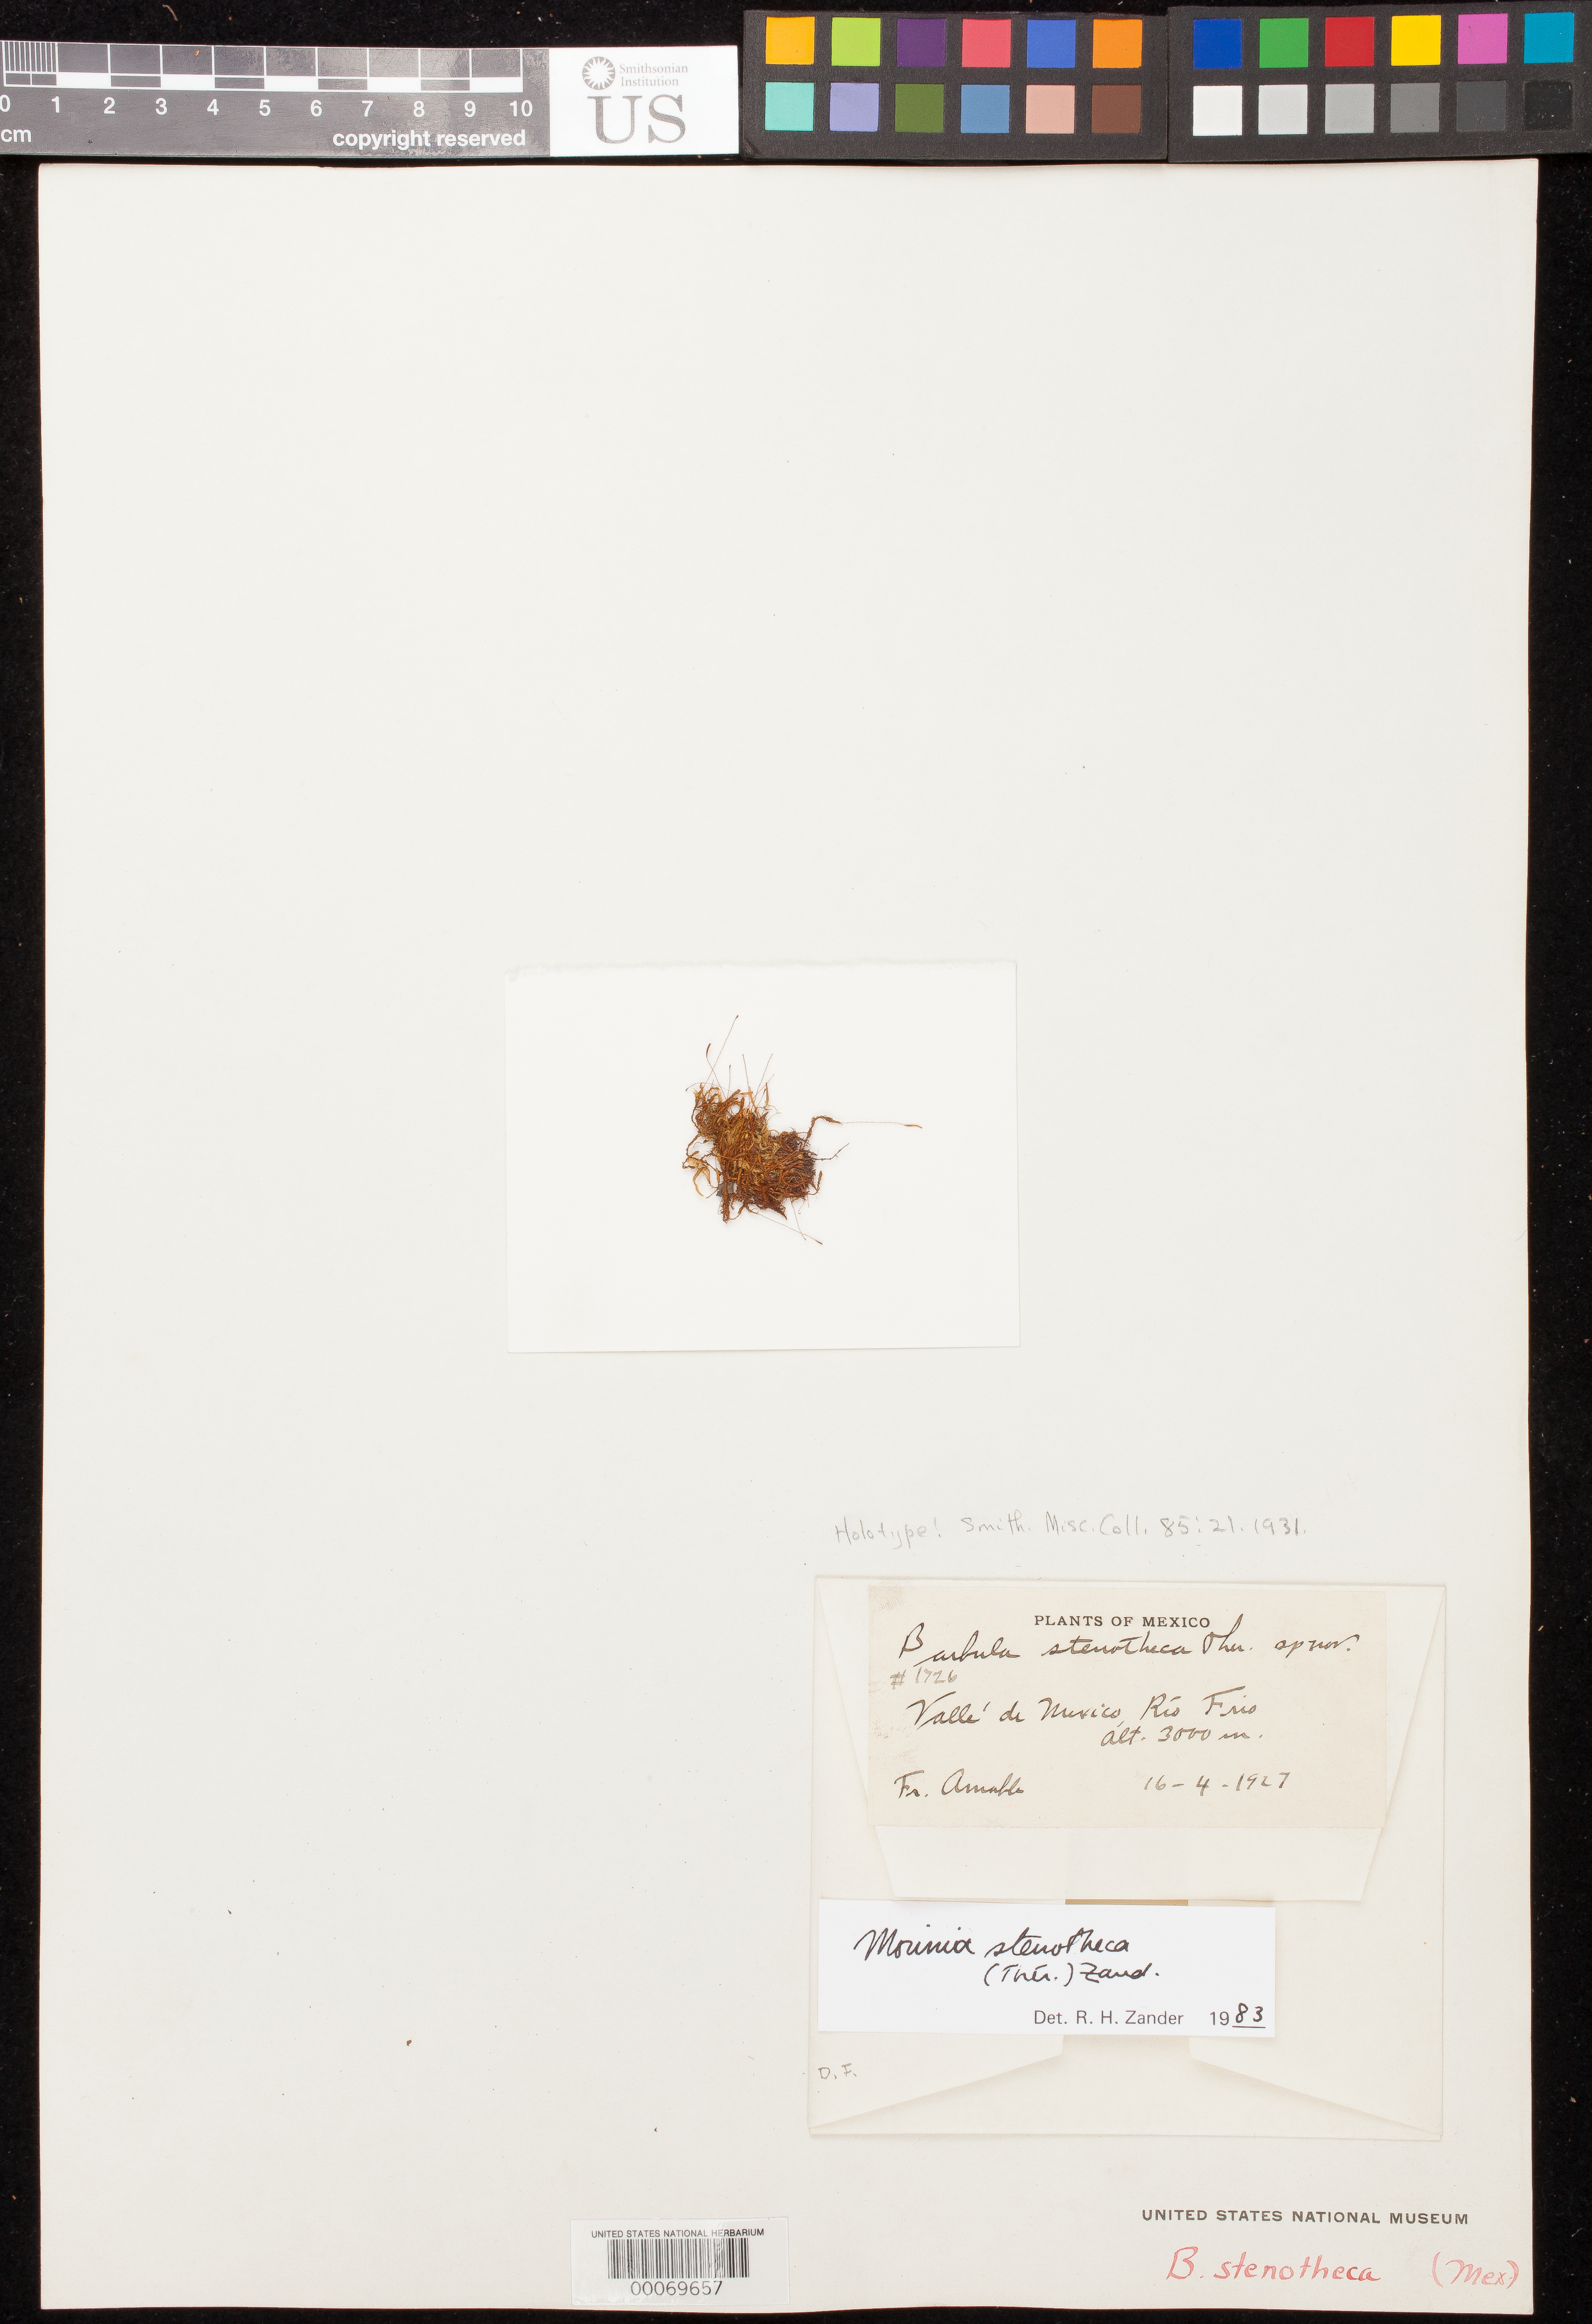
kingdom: Plantae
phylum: Bryophyta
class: Bryopsida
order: Pottiales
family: Pottiaceae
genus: Barbula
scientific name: Barbula stenotheca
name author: Thér.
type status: Holotype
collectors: B. Amable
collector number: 1726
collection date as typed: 16 Apr 1927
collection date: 1927-04-16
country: Mexico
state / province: Distrito Federal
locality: Valle de Mexico, Rio Frio.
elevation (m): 3000